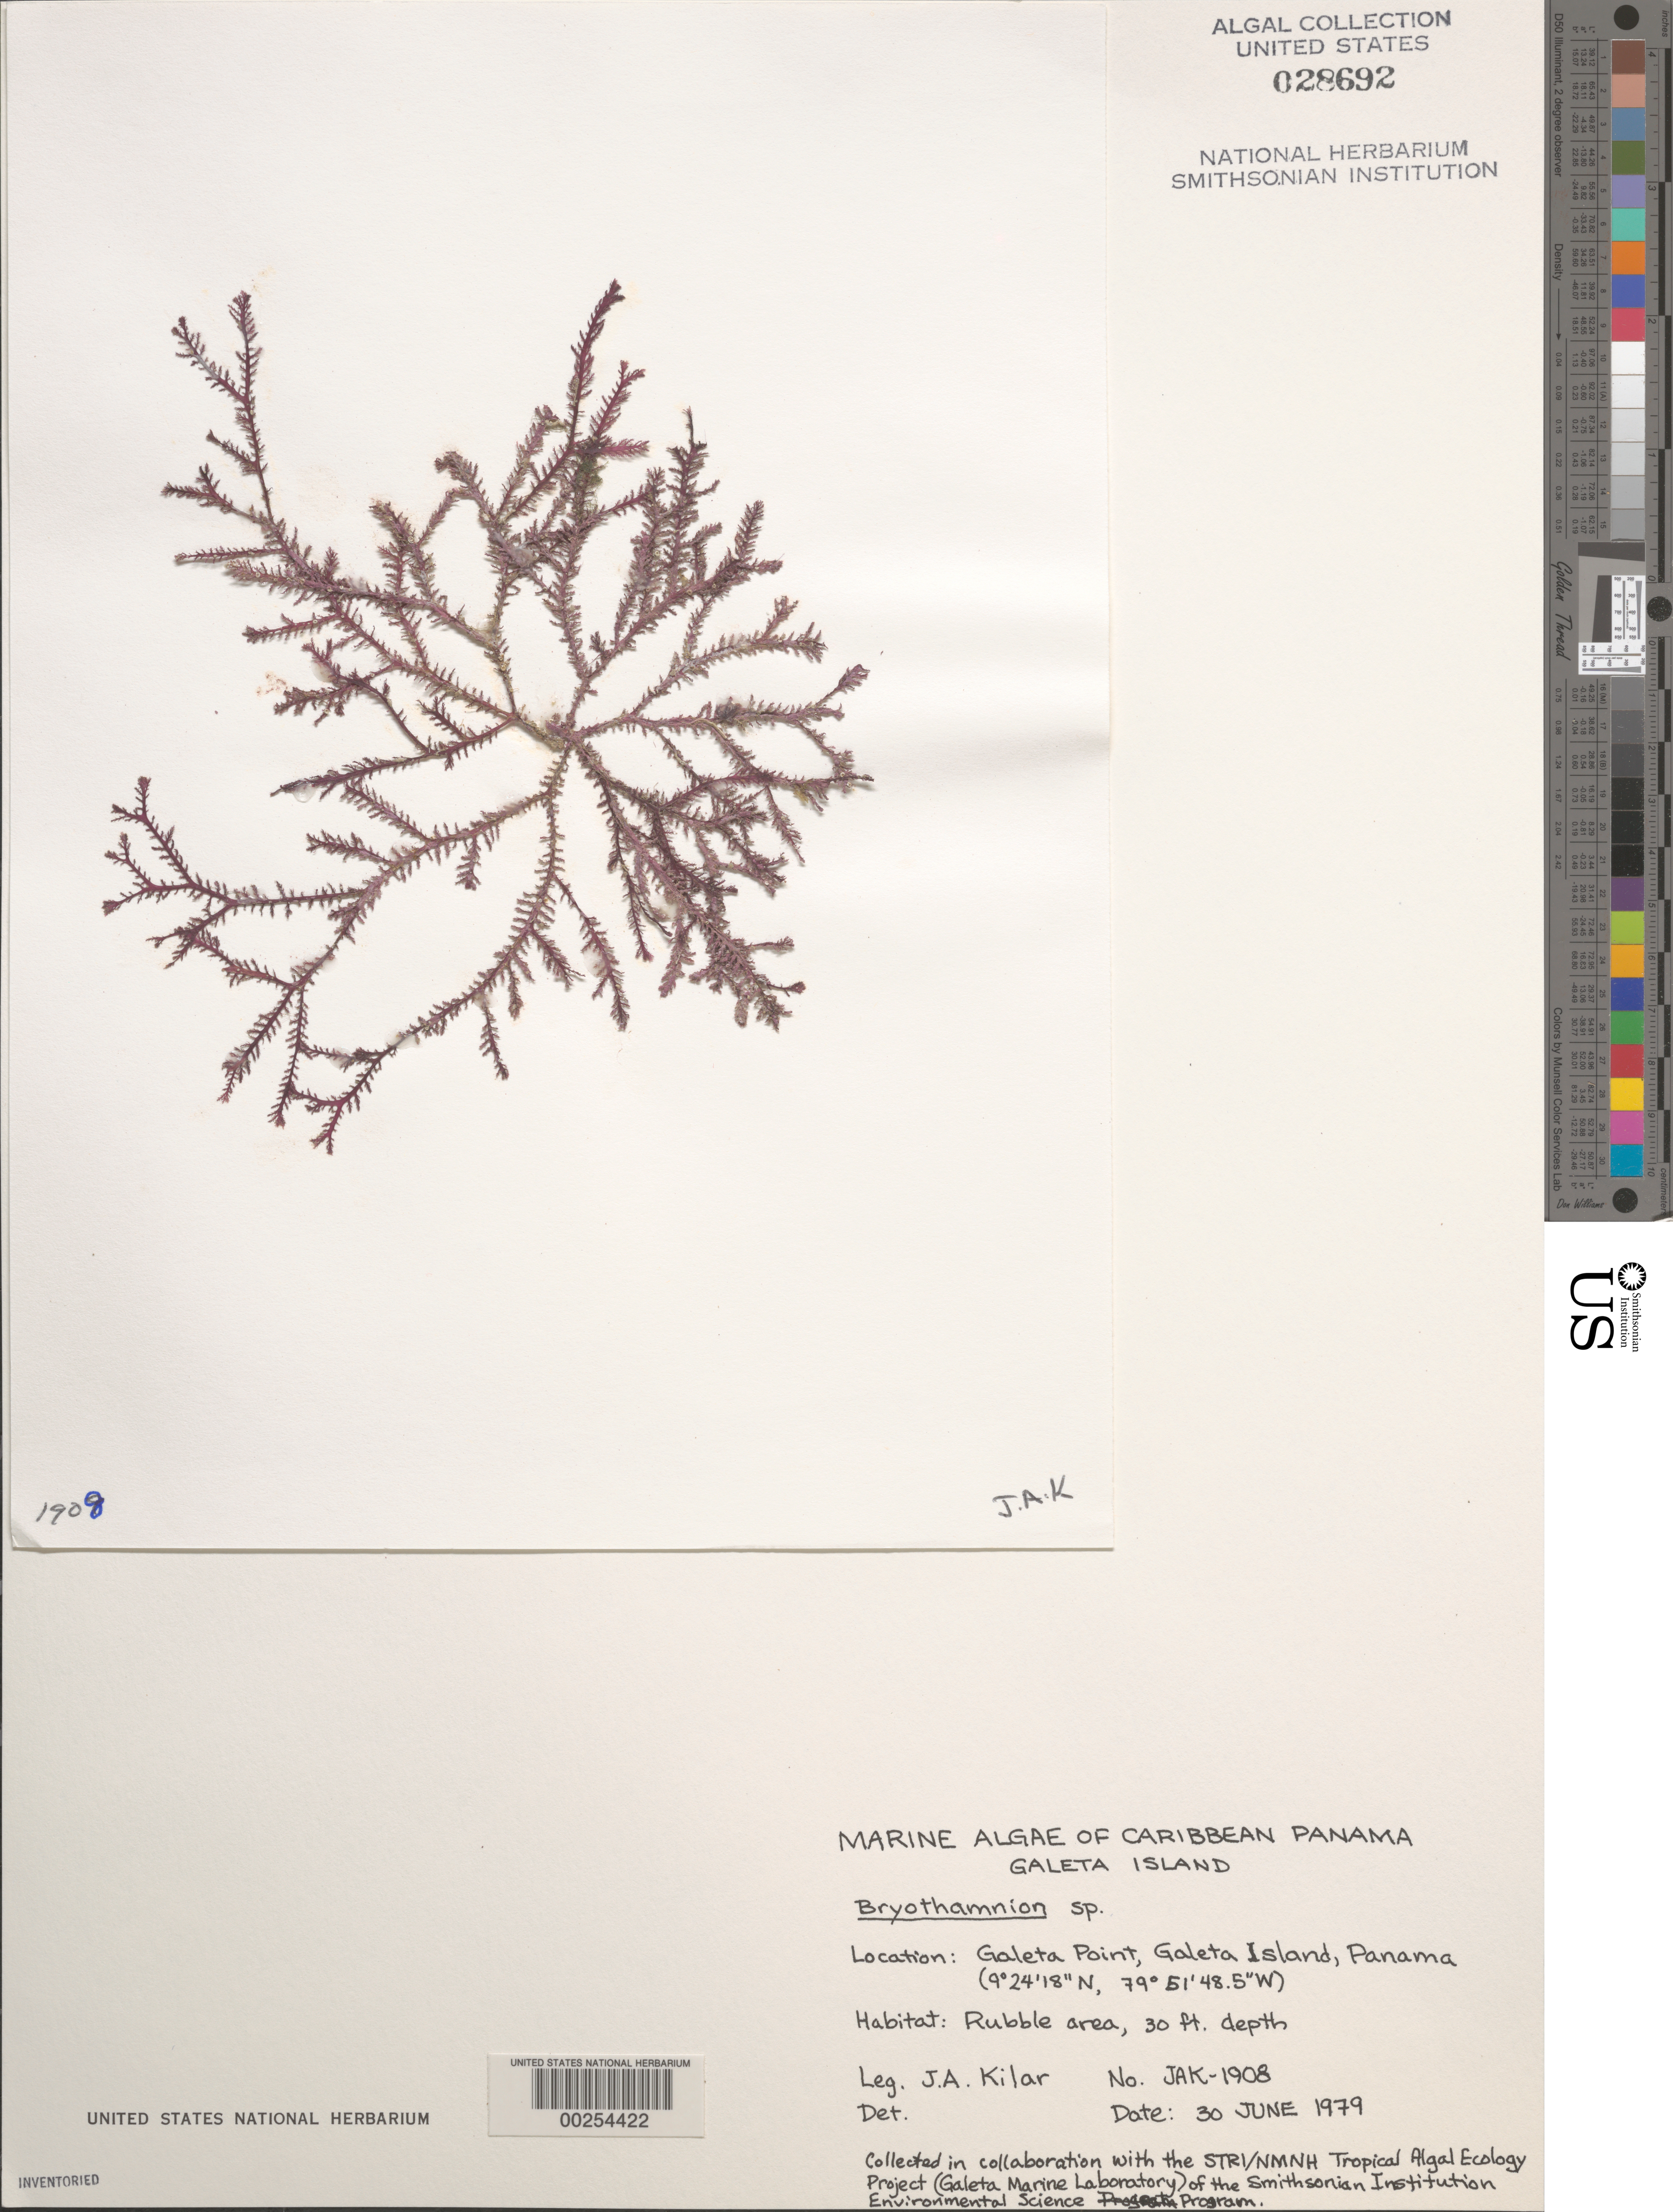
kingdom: Plantae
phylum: Rhodophyta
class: Florideophyceae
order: Ceramiales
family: Rhodomelaceae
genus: Bryothamnion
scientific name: Bryothamnion sp.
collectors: J. A. Kilar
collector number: JAK-1908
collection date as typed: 30 Jun 1979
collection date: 1979-06-30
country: Panama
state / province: Colón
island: Galeta Island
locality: Galeta Point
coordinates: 9 24' 18" N, 79 51' 48.5" W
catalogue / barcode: US 28692